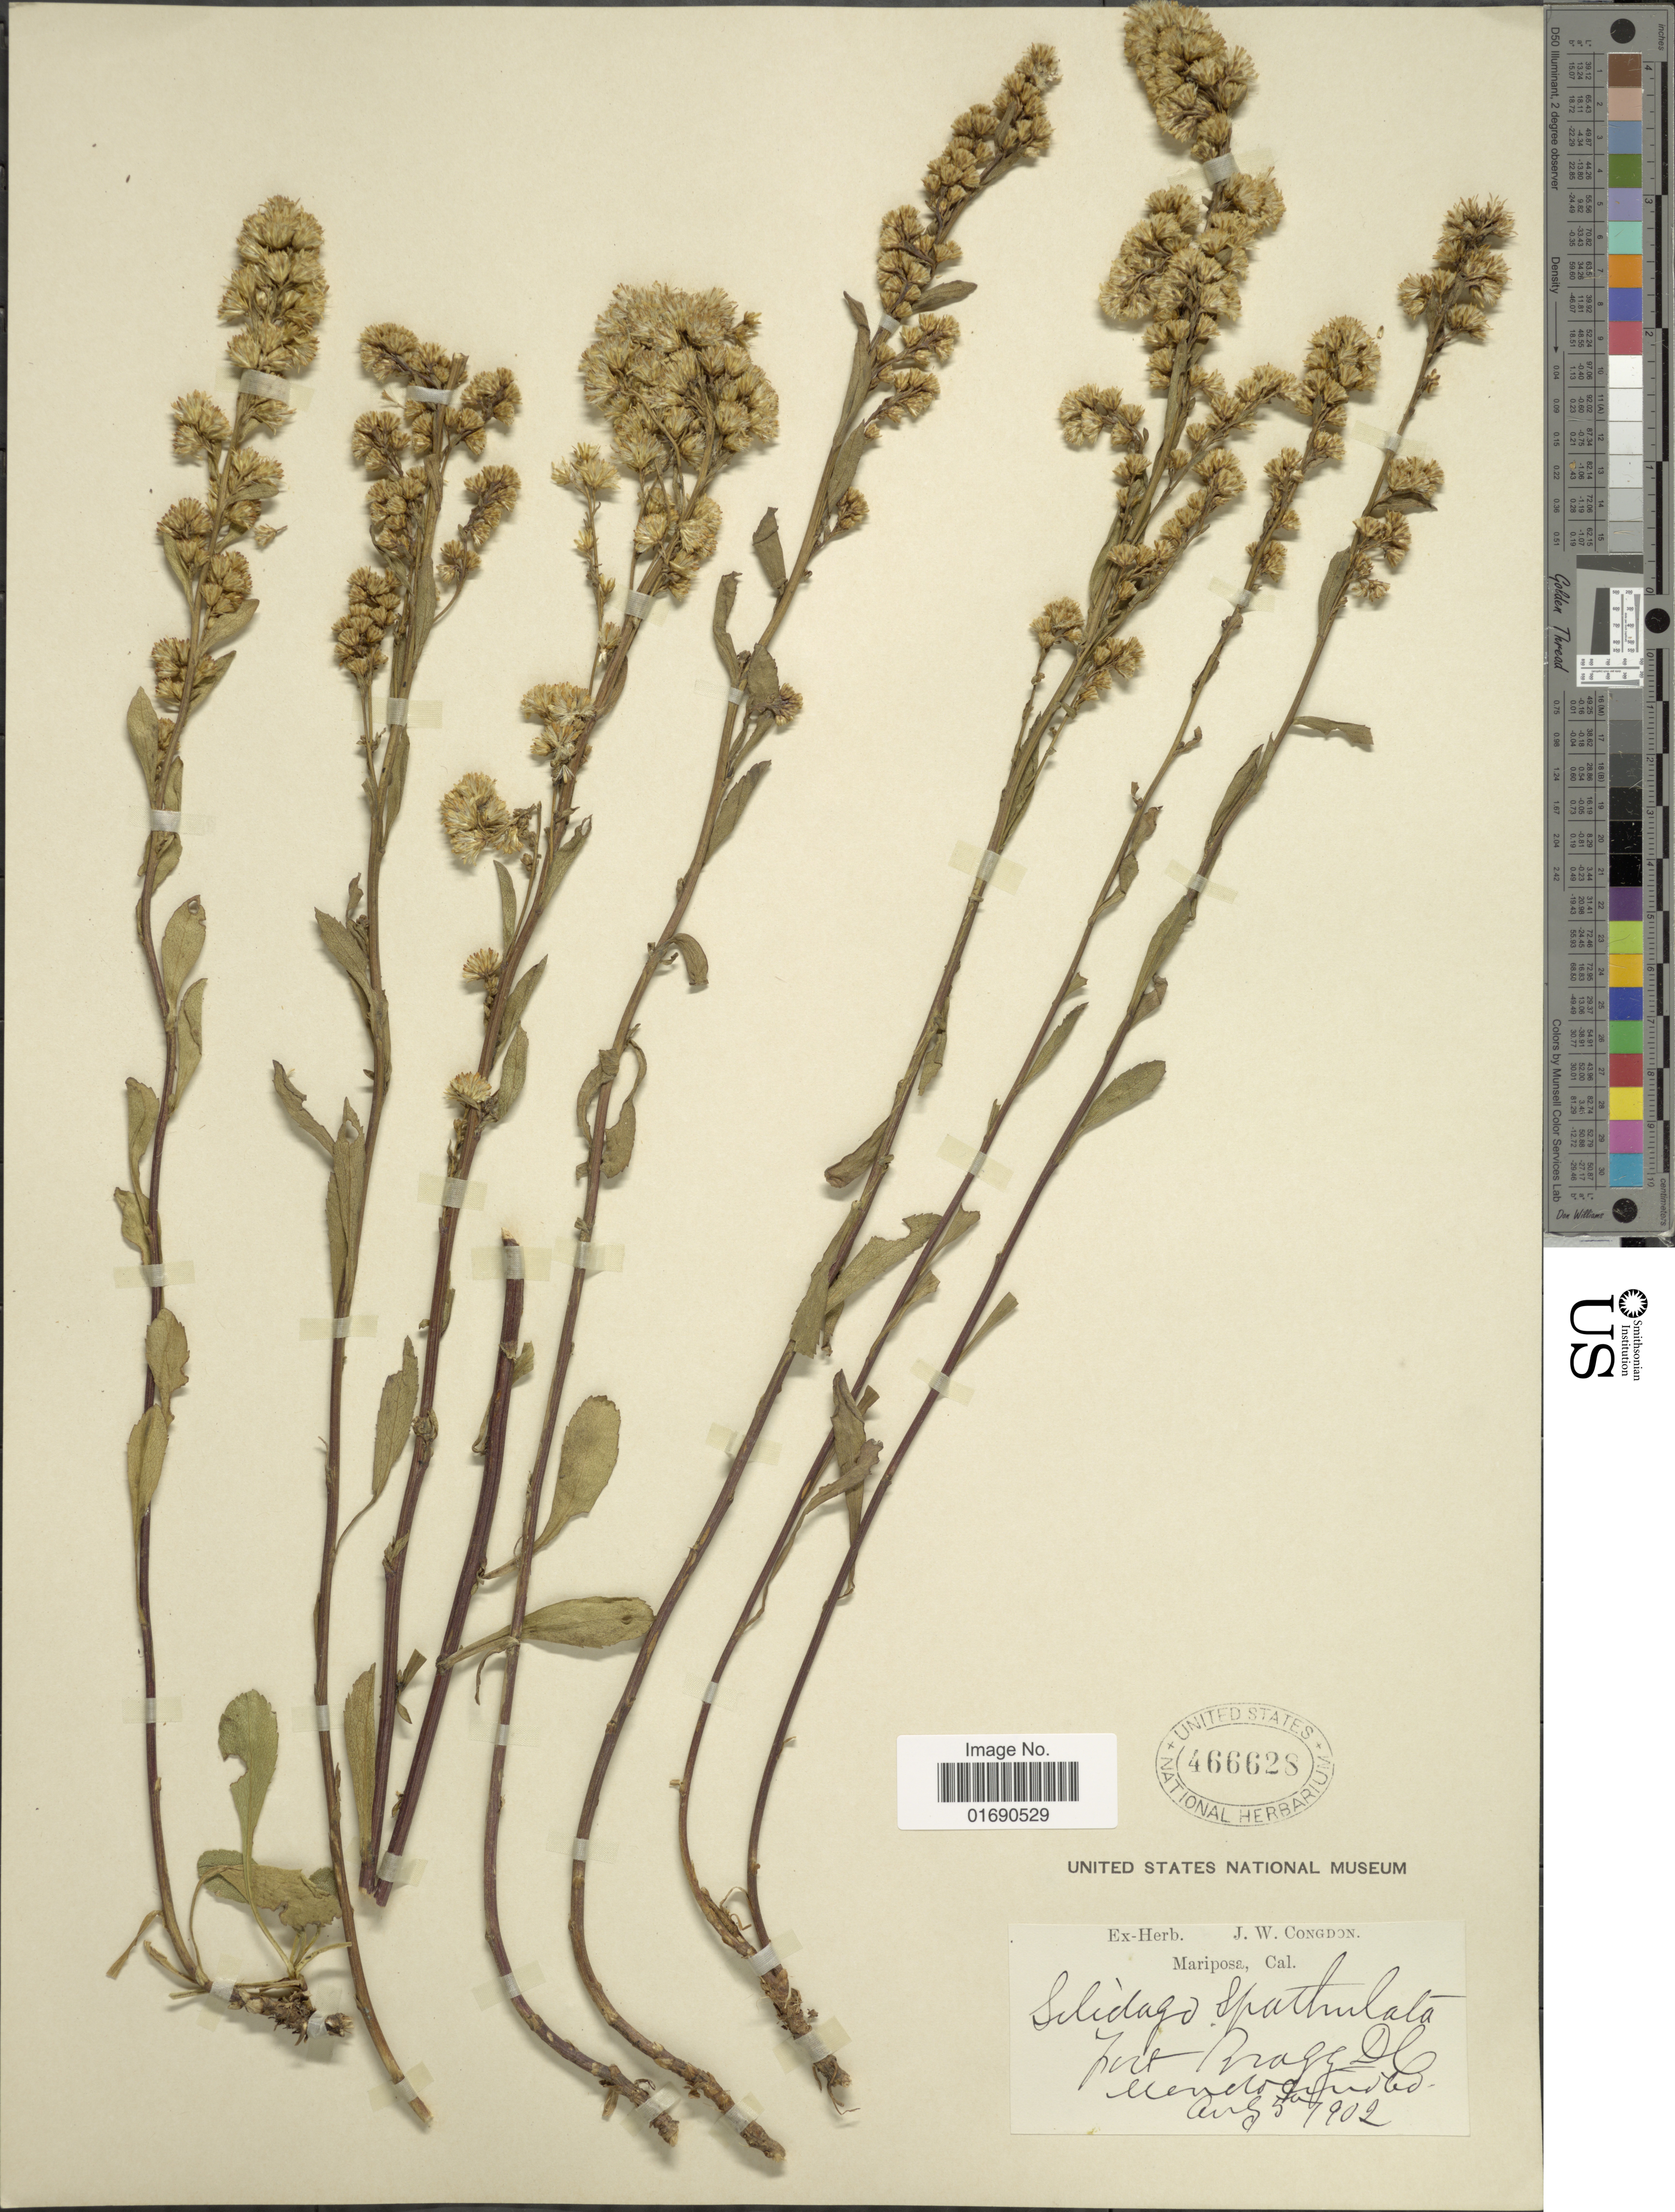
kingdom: Plantae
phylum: Tracheophyta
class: Magnoliopsida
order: Asterales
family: Asteraceae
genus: Solidago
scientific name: Solidago spathulata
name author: DC.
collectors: ex herb. J. W. Congdon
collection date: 1902-08-05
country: United States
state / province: California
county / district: Mendocino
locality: Mariposa, Fort Bragg, Mendocino Co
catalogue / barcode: US 466628